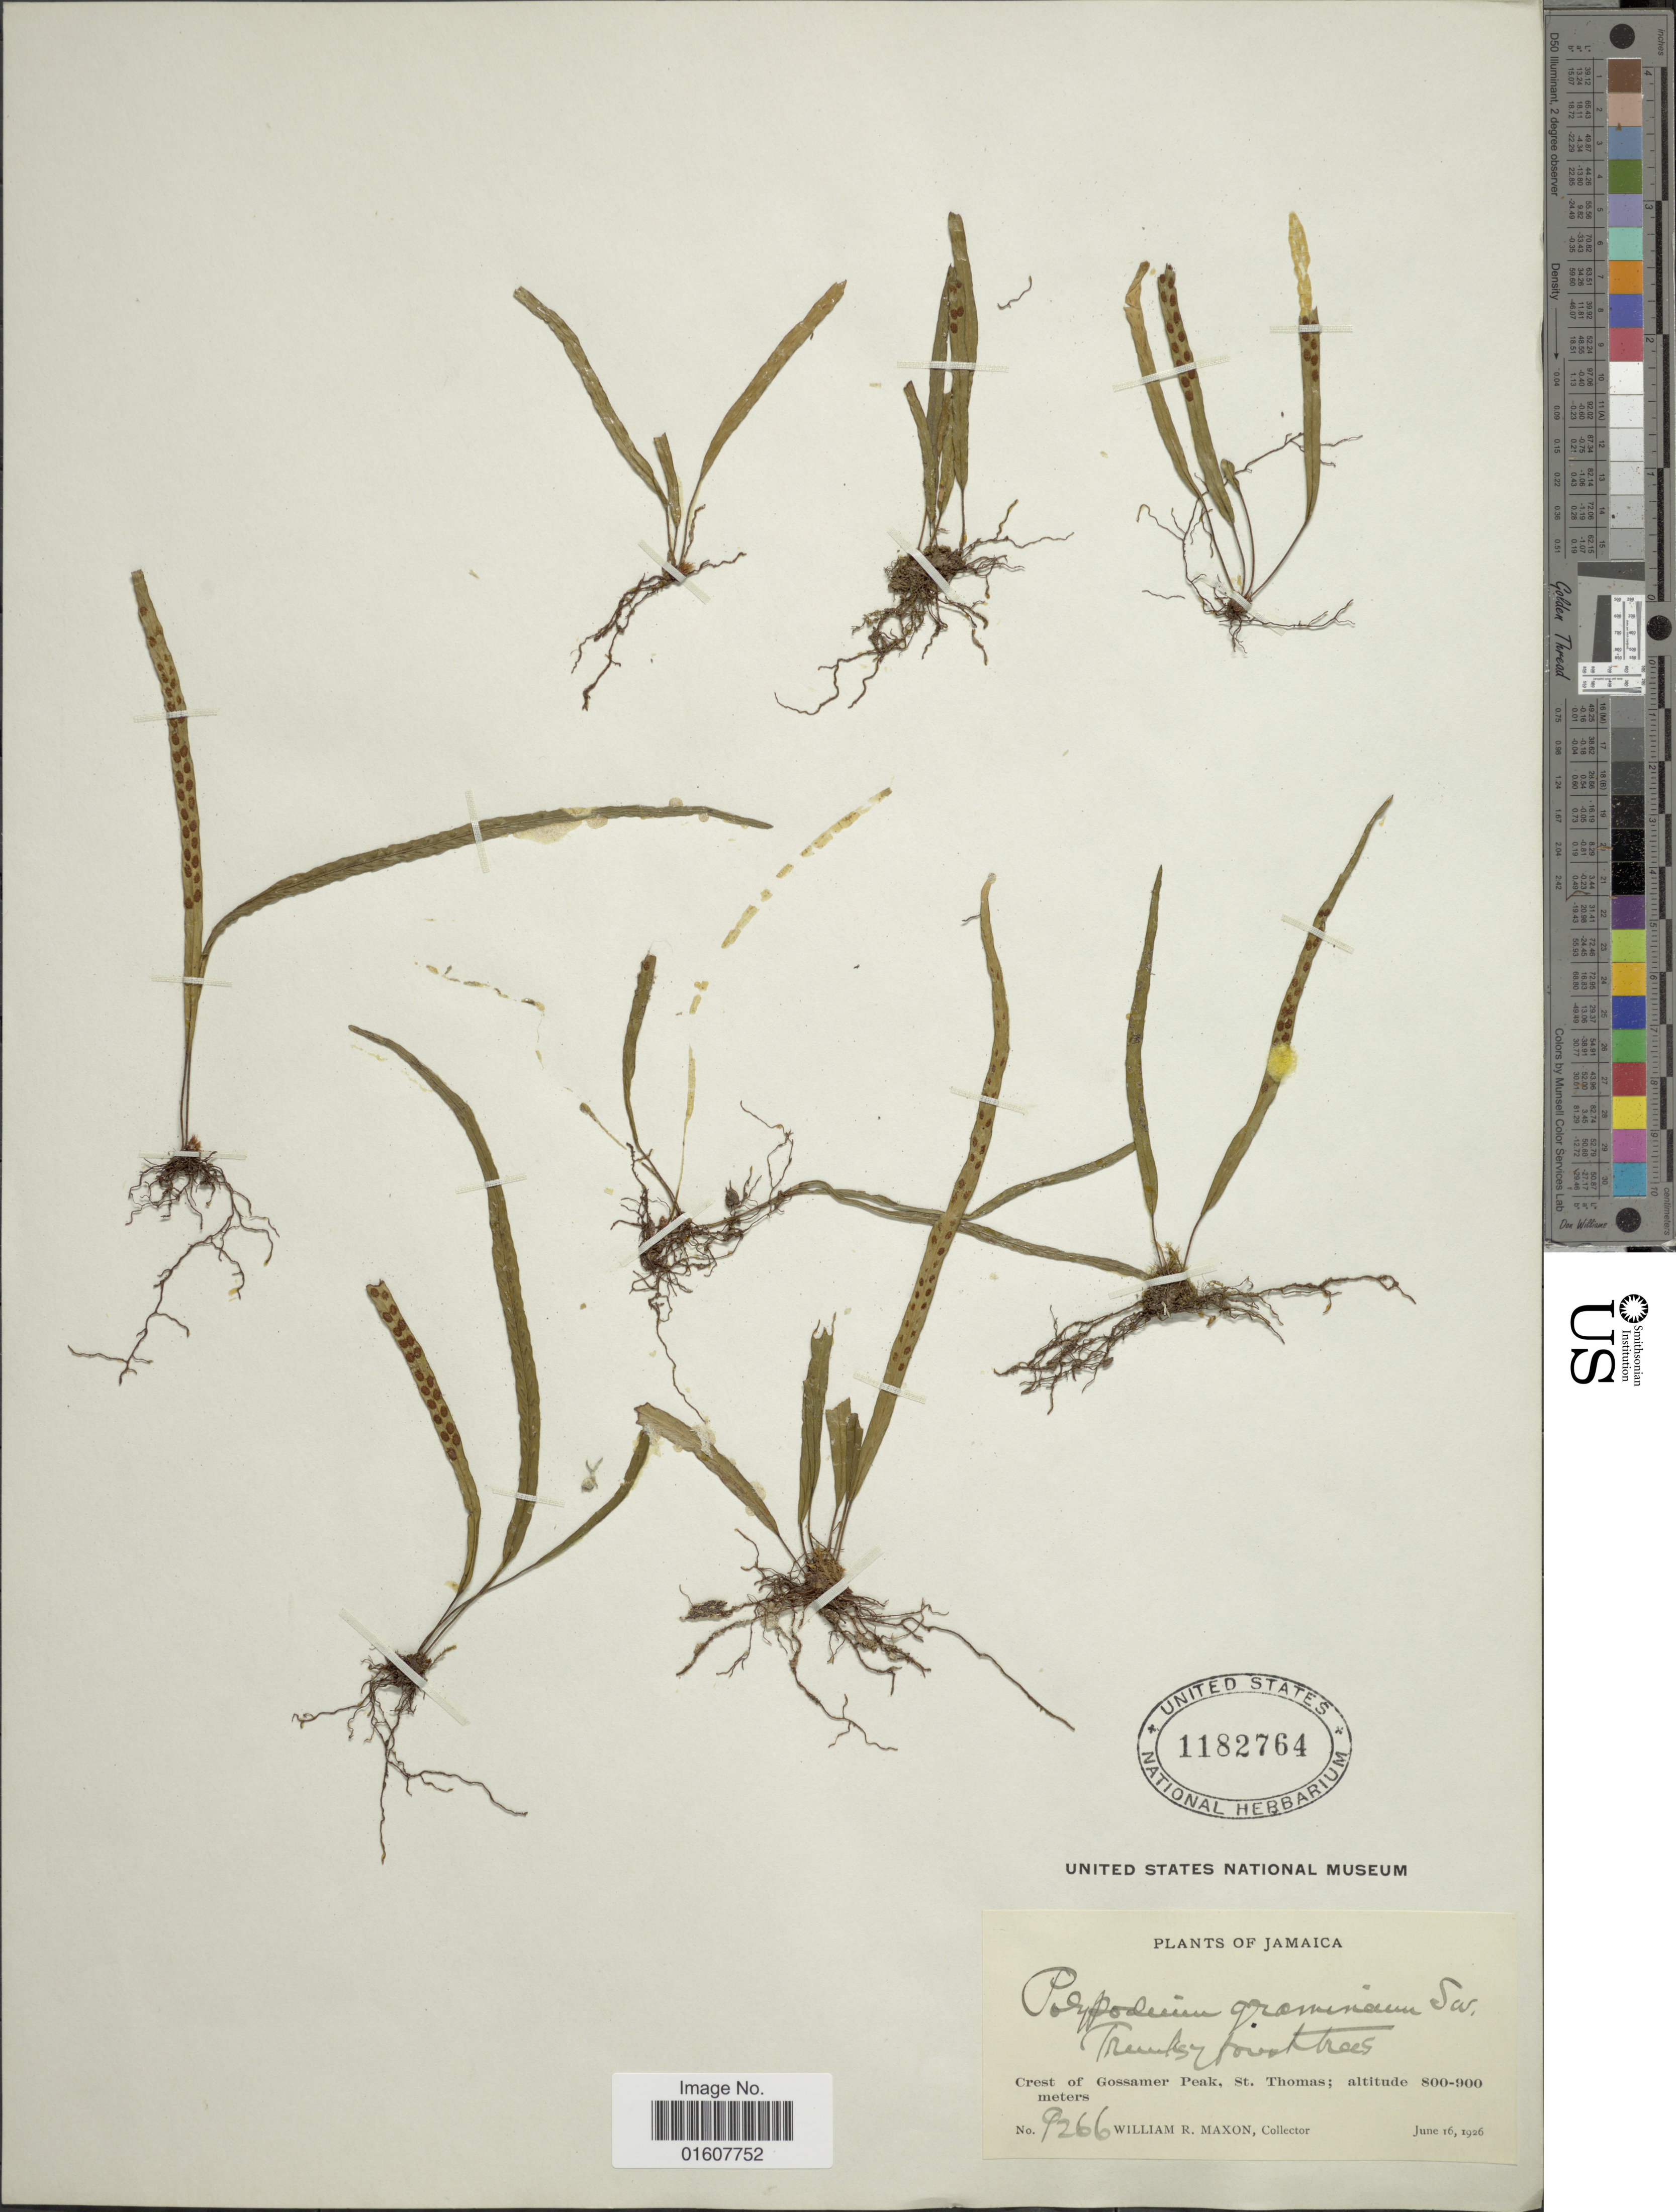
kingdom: Plantae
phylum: Tracheophyta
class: Polypodiopsida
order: Polypodiales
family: Polypodiaceae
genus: Lomaphlebia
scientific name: Lomaphlebia linearis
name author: (Sw.) J. Sm.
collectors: W. R. Maxon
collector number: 9266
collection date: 1926-06-16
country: Jamaica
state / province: Saint Thomas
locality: Crest of Gossamer Peak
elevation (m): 800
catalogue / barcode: US 1182764